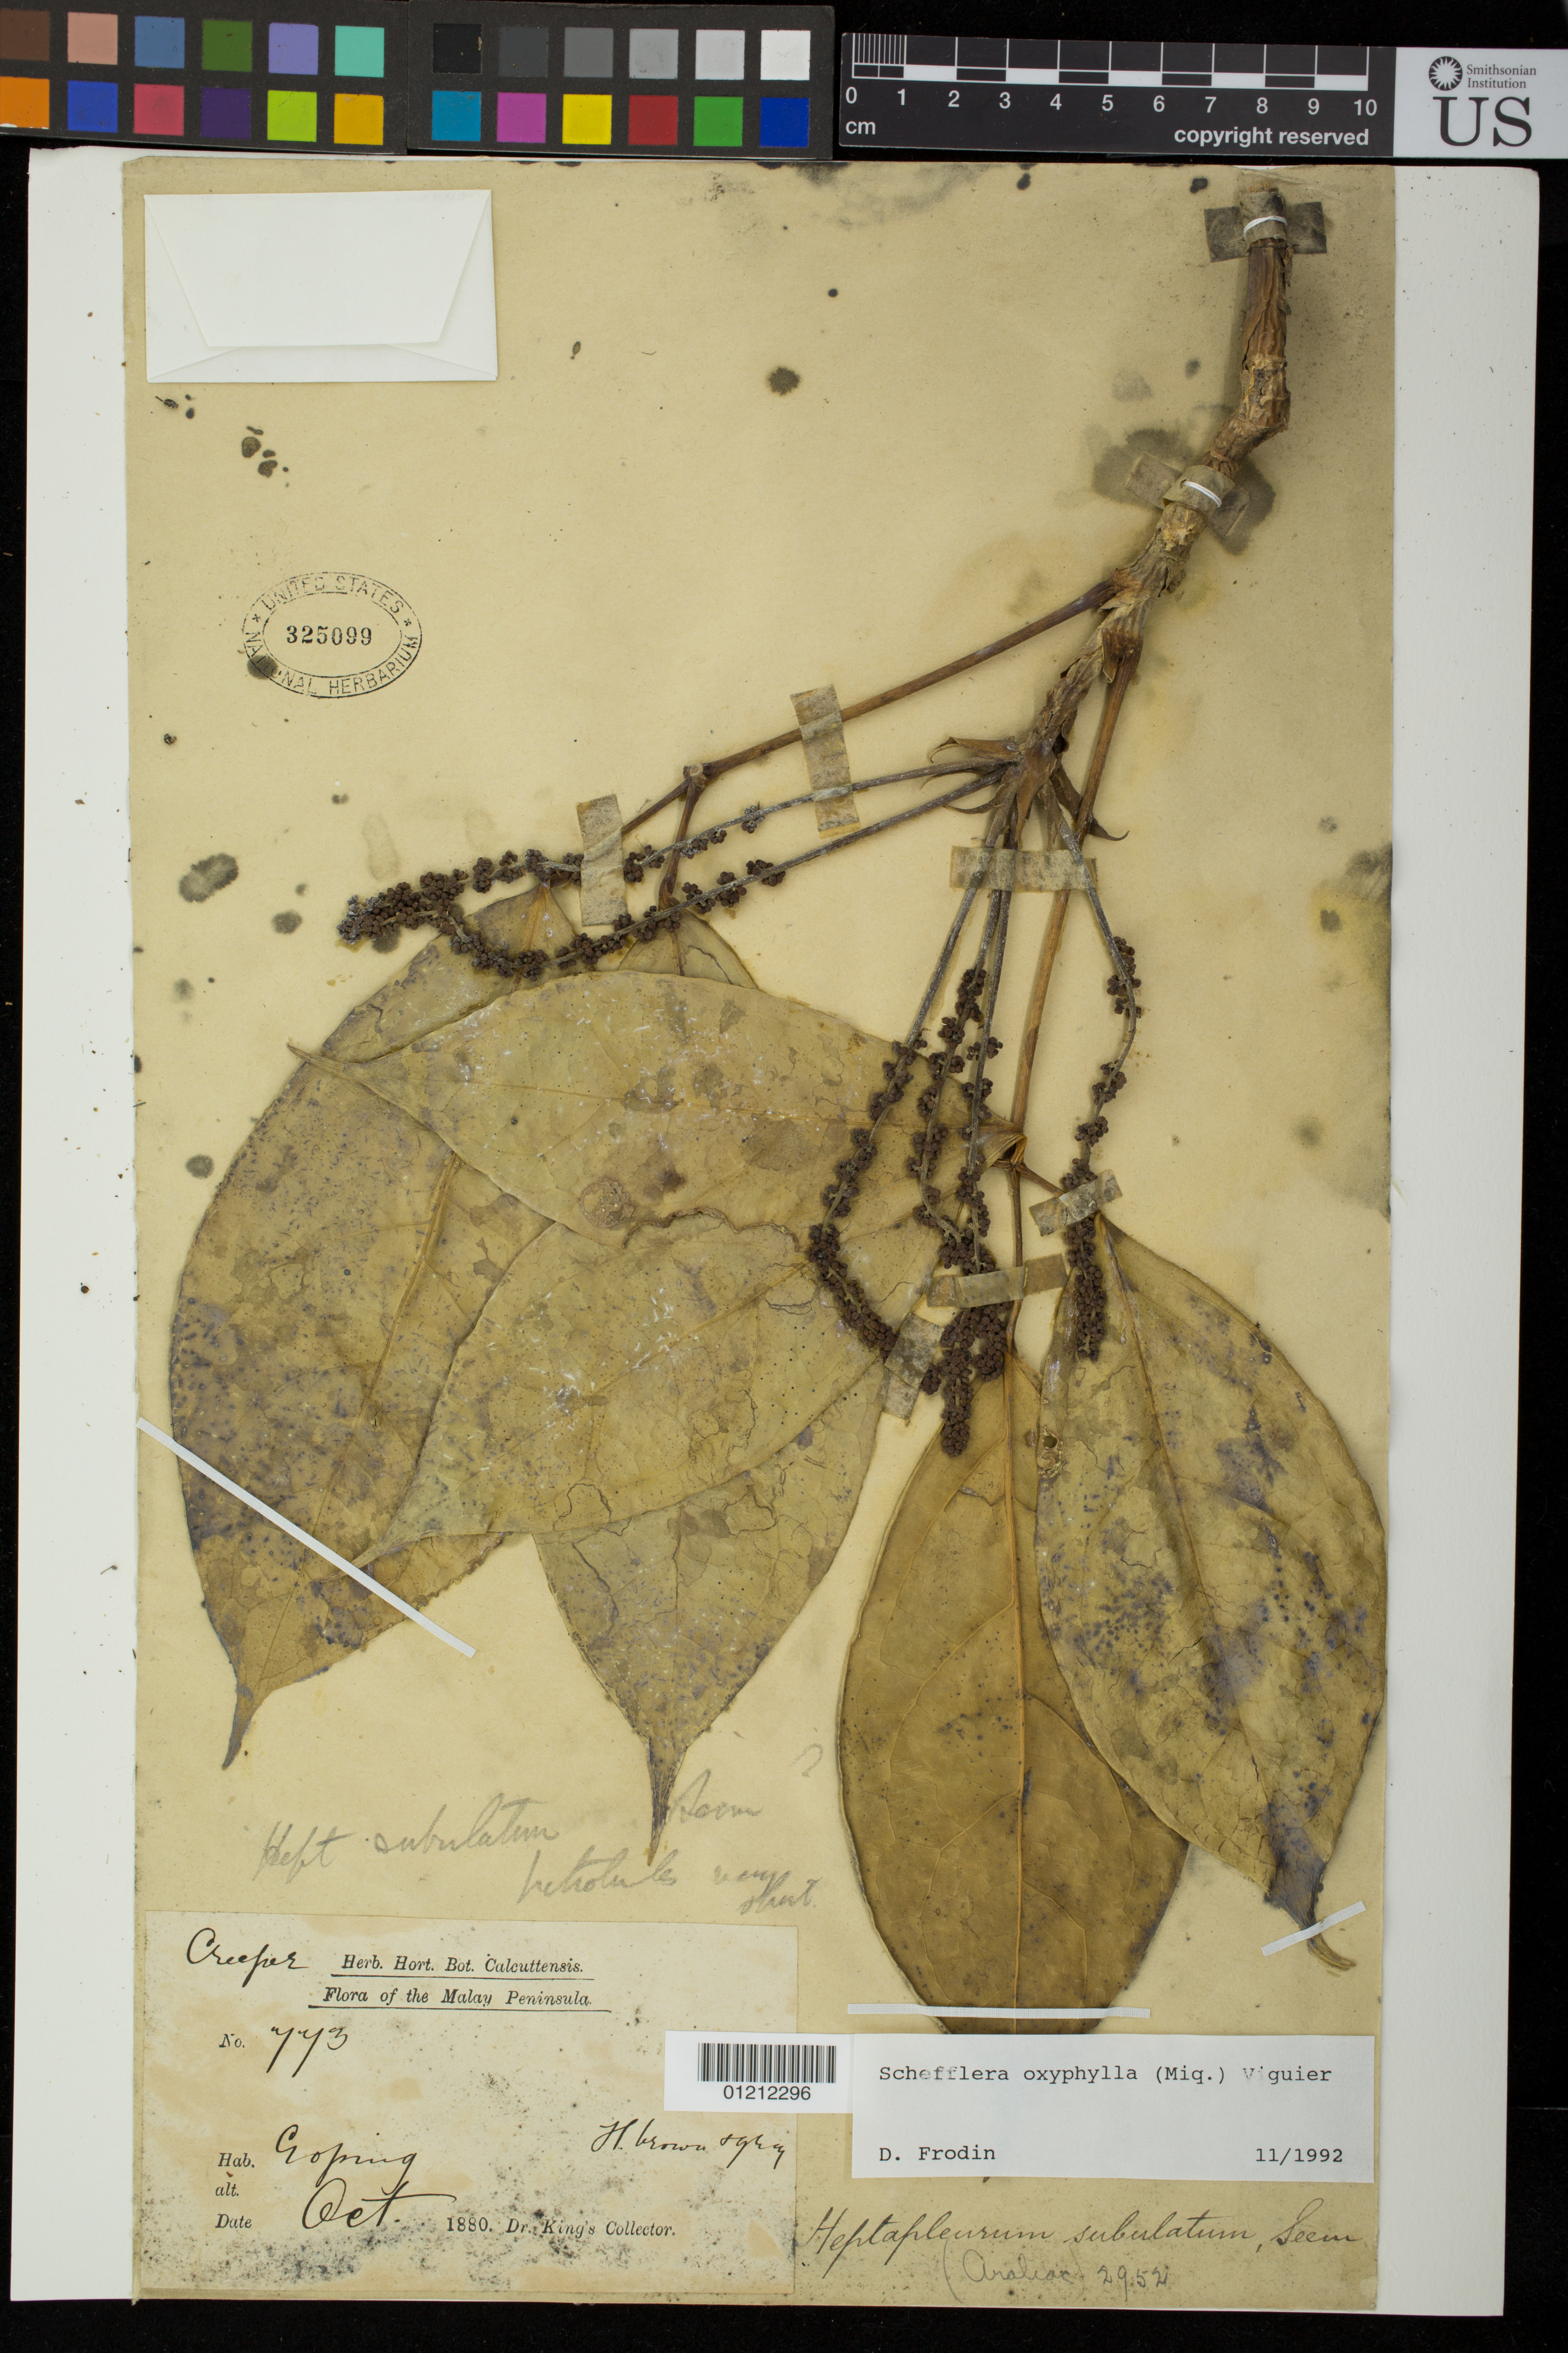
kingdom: Plantae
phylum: Tracheophyta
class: Magnoliopsida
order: Apiales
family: Araliaceae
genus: Schefflera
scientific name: Schefflera oxyphylla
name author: (Miq.) R. Vig.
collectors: Dr. King's collector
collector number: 773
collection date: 1880-10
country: Malaysia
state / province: Perak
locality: Malay Peninsula. Goping [Gopeng].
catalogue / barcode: US 325099